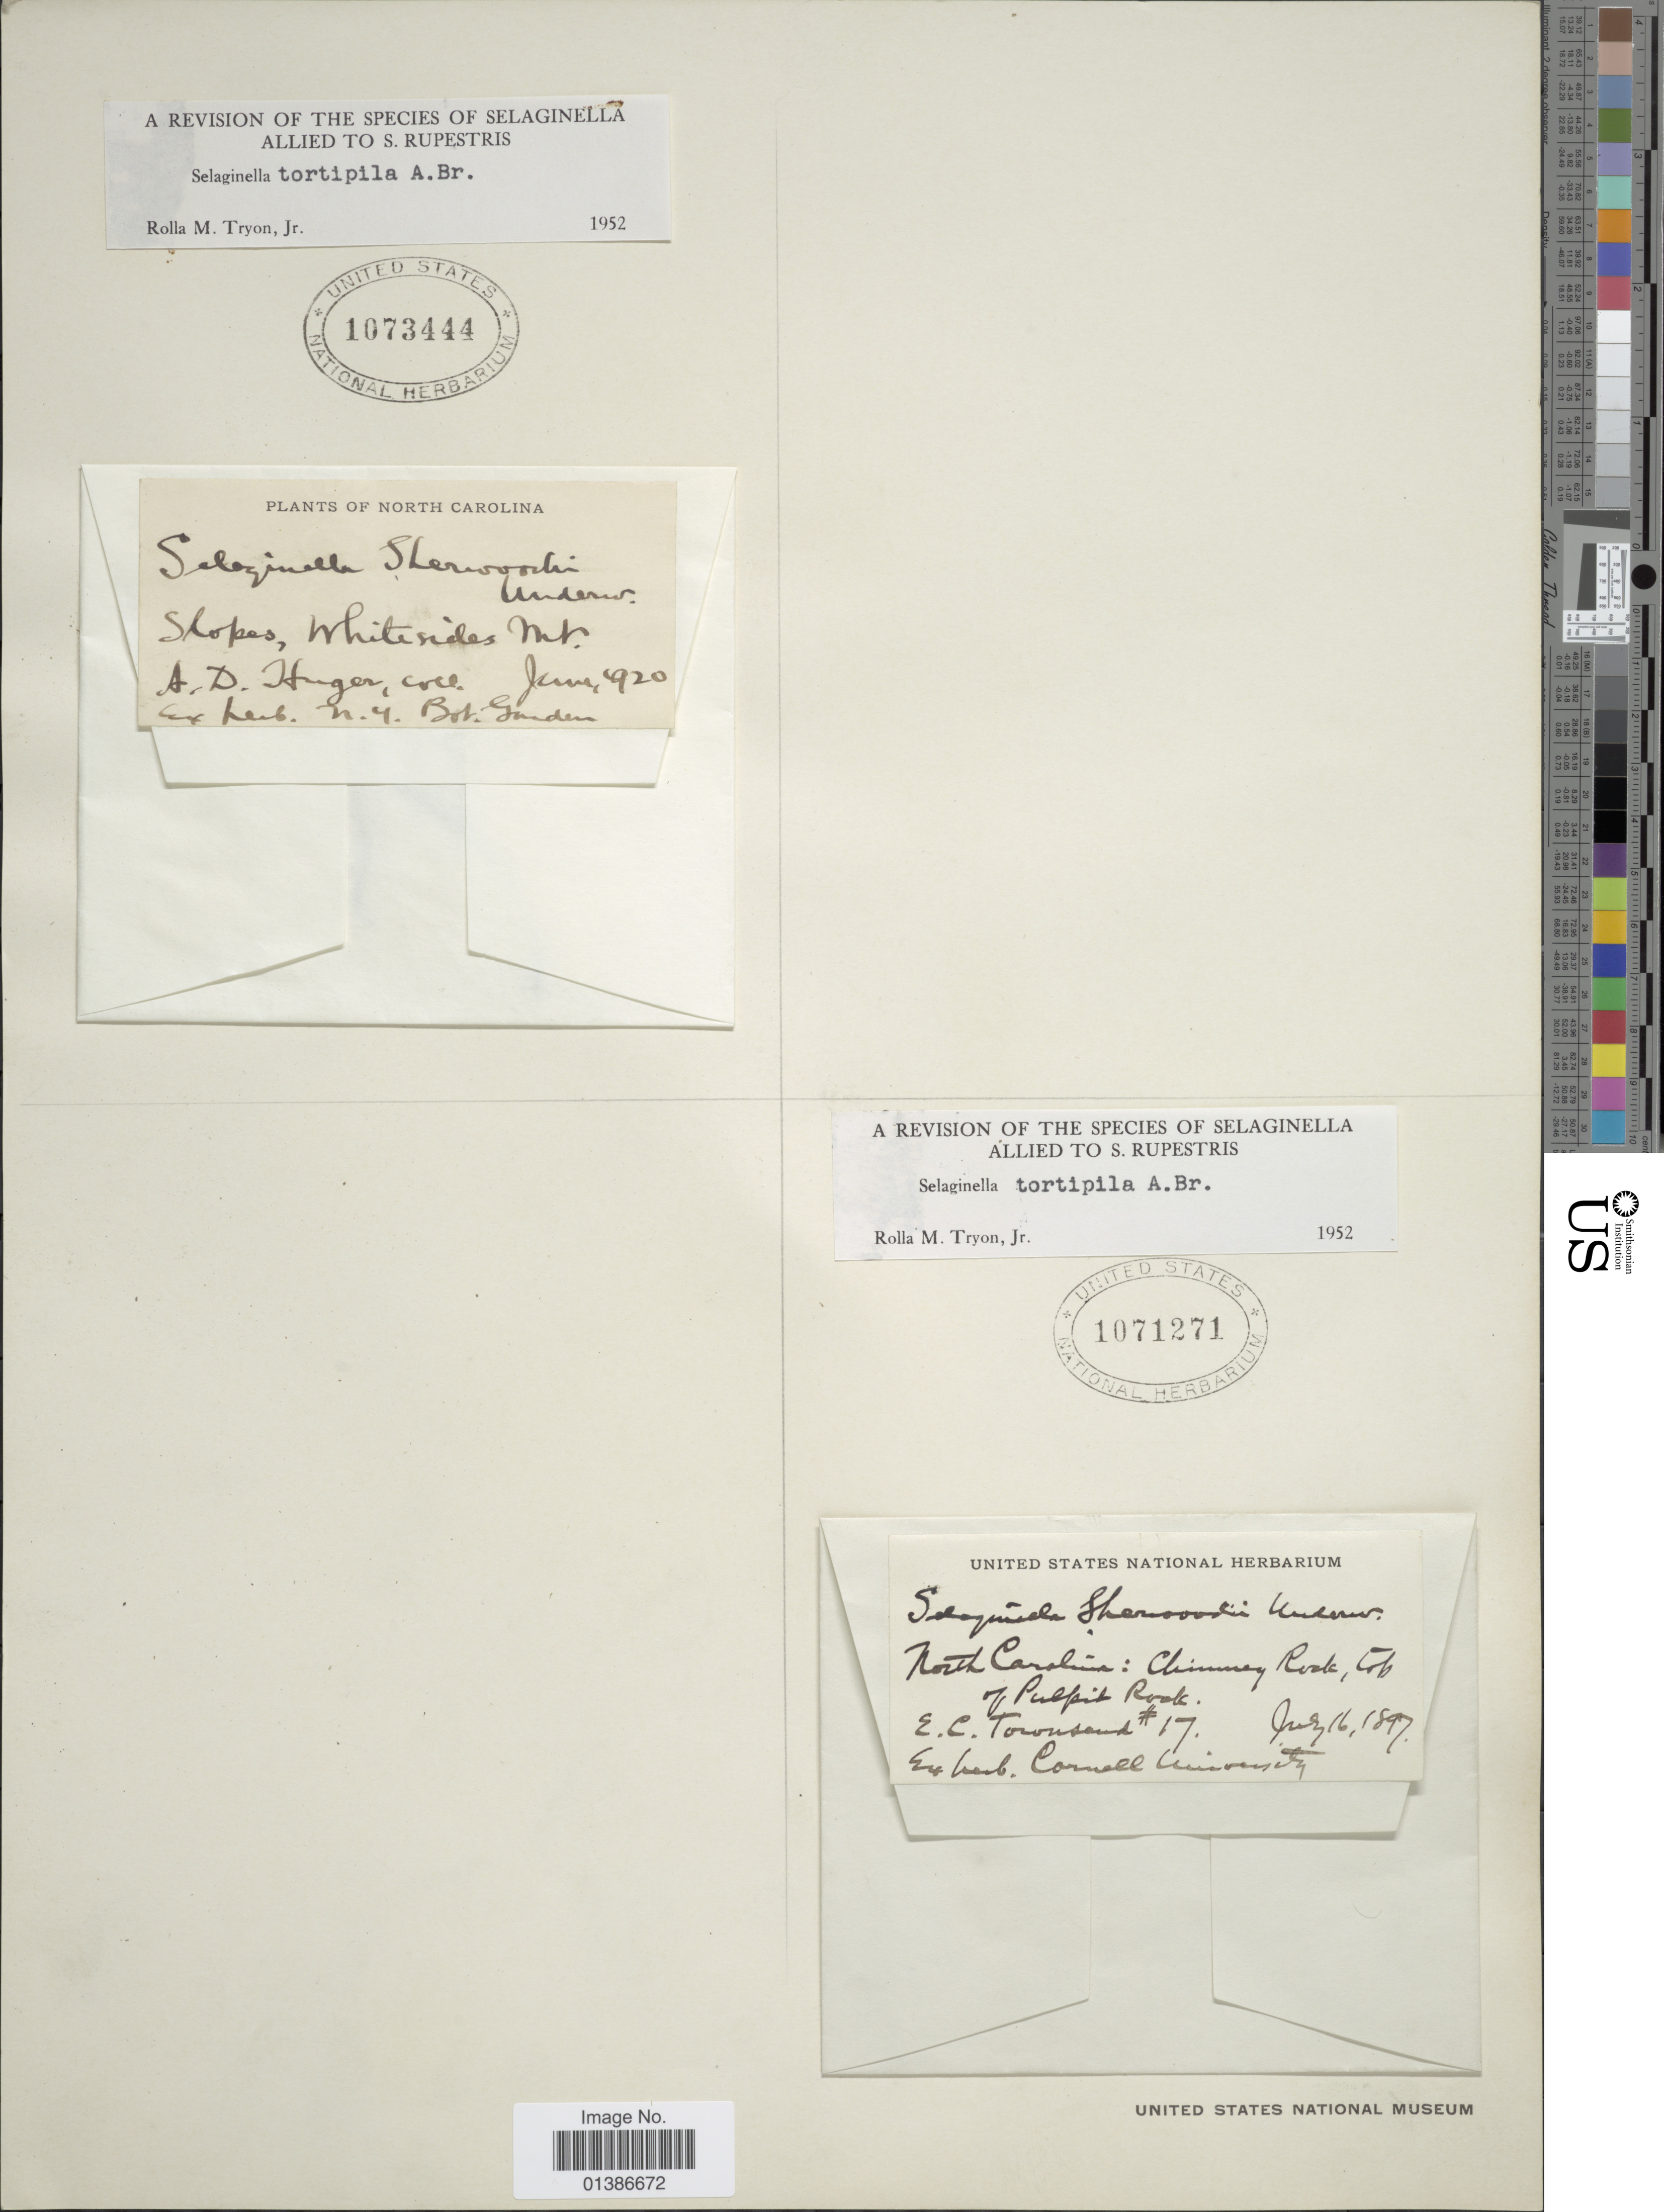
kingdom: Plantae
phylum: Tracheophyta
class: Lycopodiopsida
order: Selaginellales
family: Selaginellaceae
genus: Selaginella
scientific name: Selaginella tortipila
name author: A. Braun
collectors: A. Huger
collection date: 1920-06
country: United States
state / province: North Carolina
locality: Slopes, White sides Mt.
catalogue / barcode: US 1073444-2